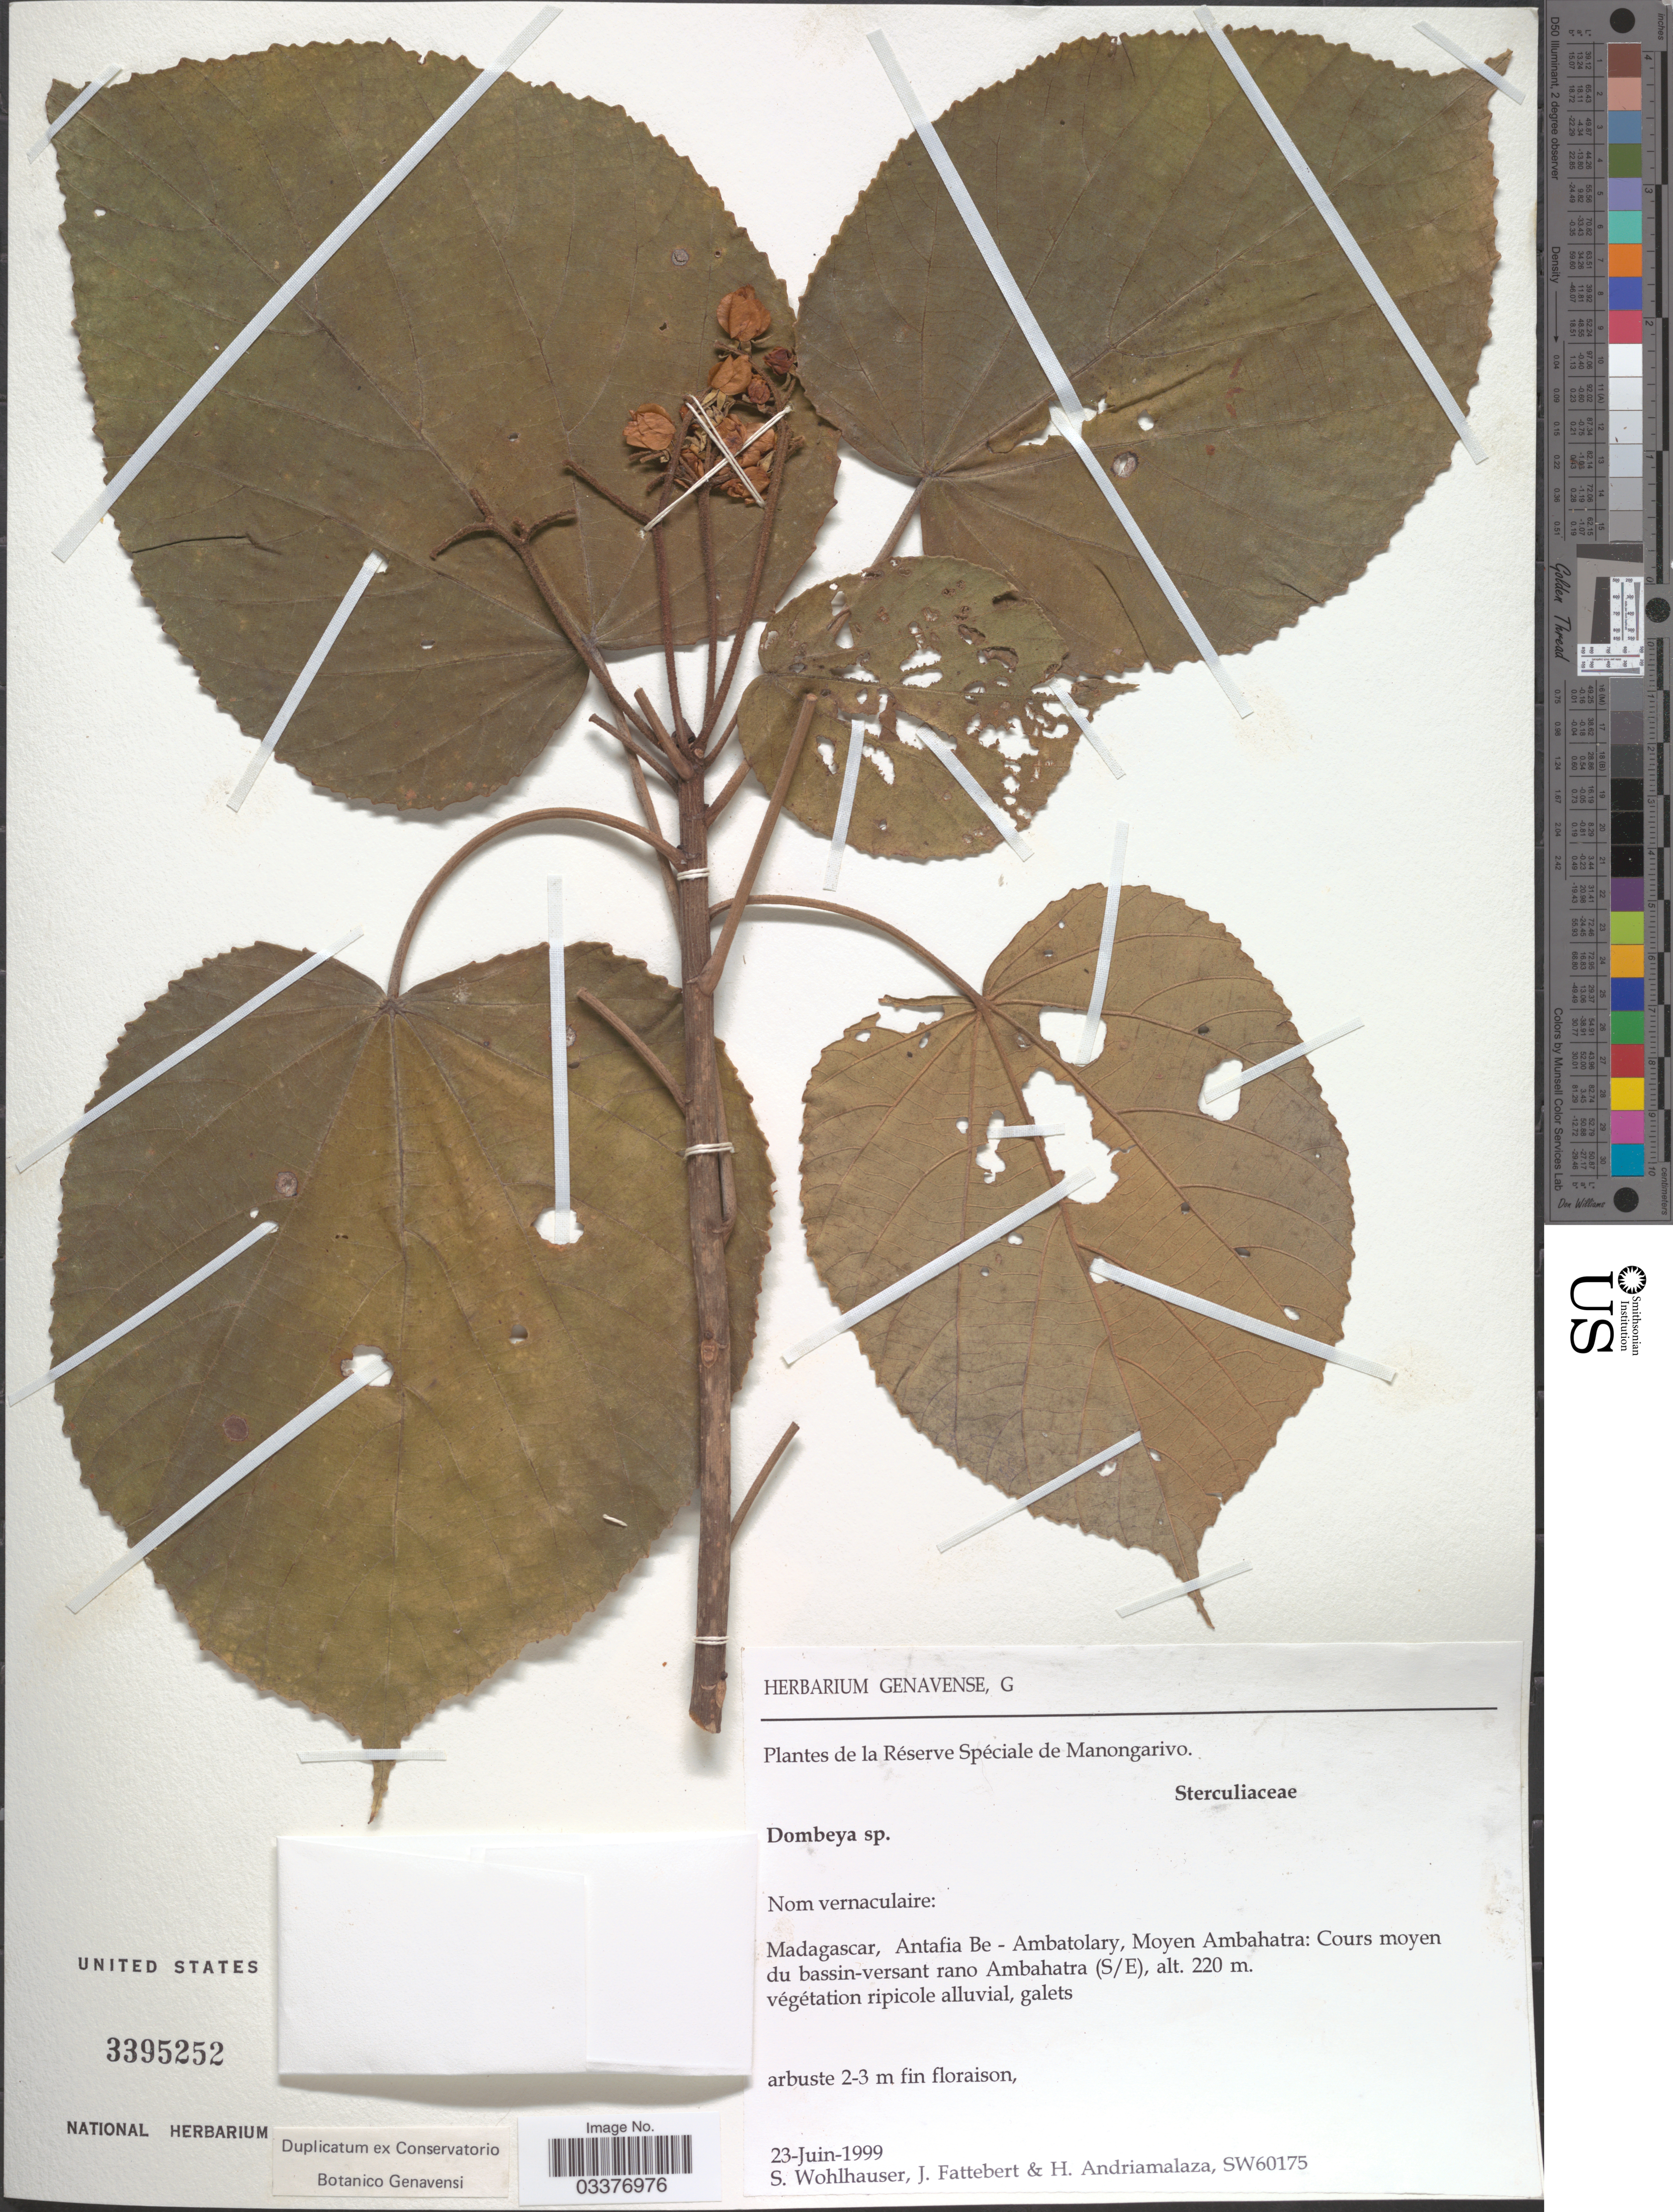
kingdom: Plantae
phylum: Tracheophyta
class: Magnoliopsida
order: Malvales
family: Malvaceae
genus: Dombeya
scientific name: Dombeya sp.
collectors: S. Wohlhauser, J. Fattebert & H. Andriamalaza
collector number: SW60175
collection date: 1999-06-23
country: Madagascar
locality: Antafia Be - Ambatolary, Moyen Ambahatra: Cours moyen du bassin - versant rano Ambahatra (S/E).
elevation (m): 220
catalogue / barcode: US 3395252